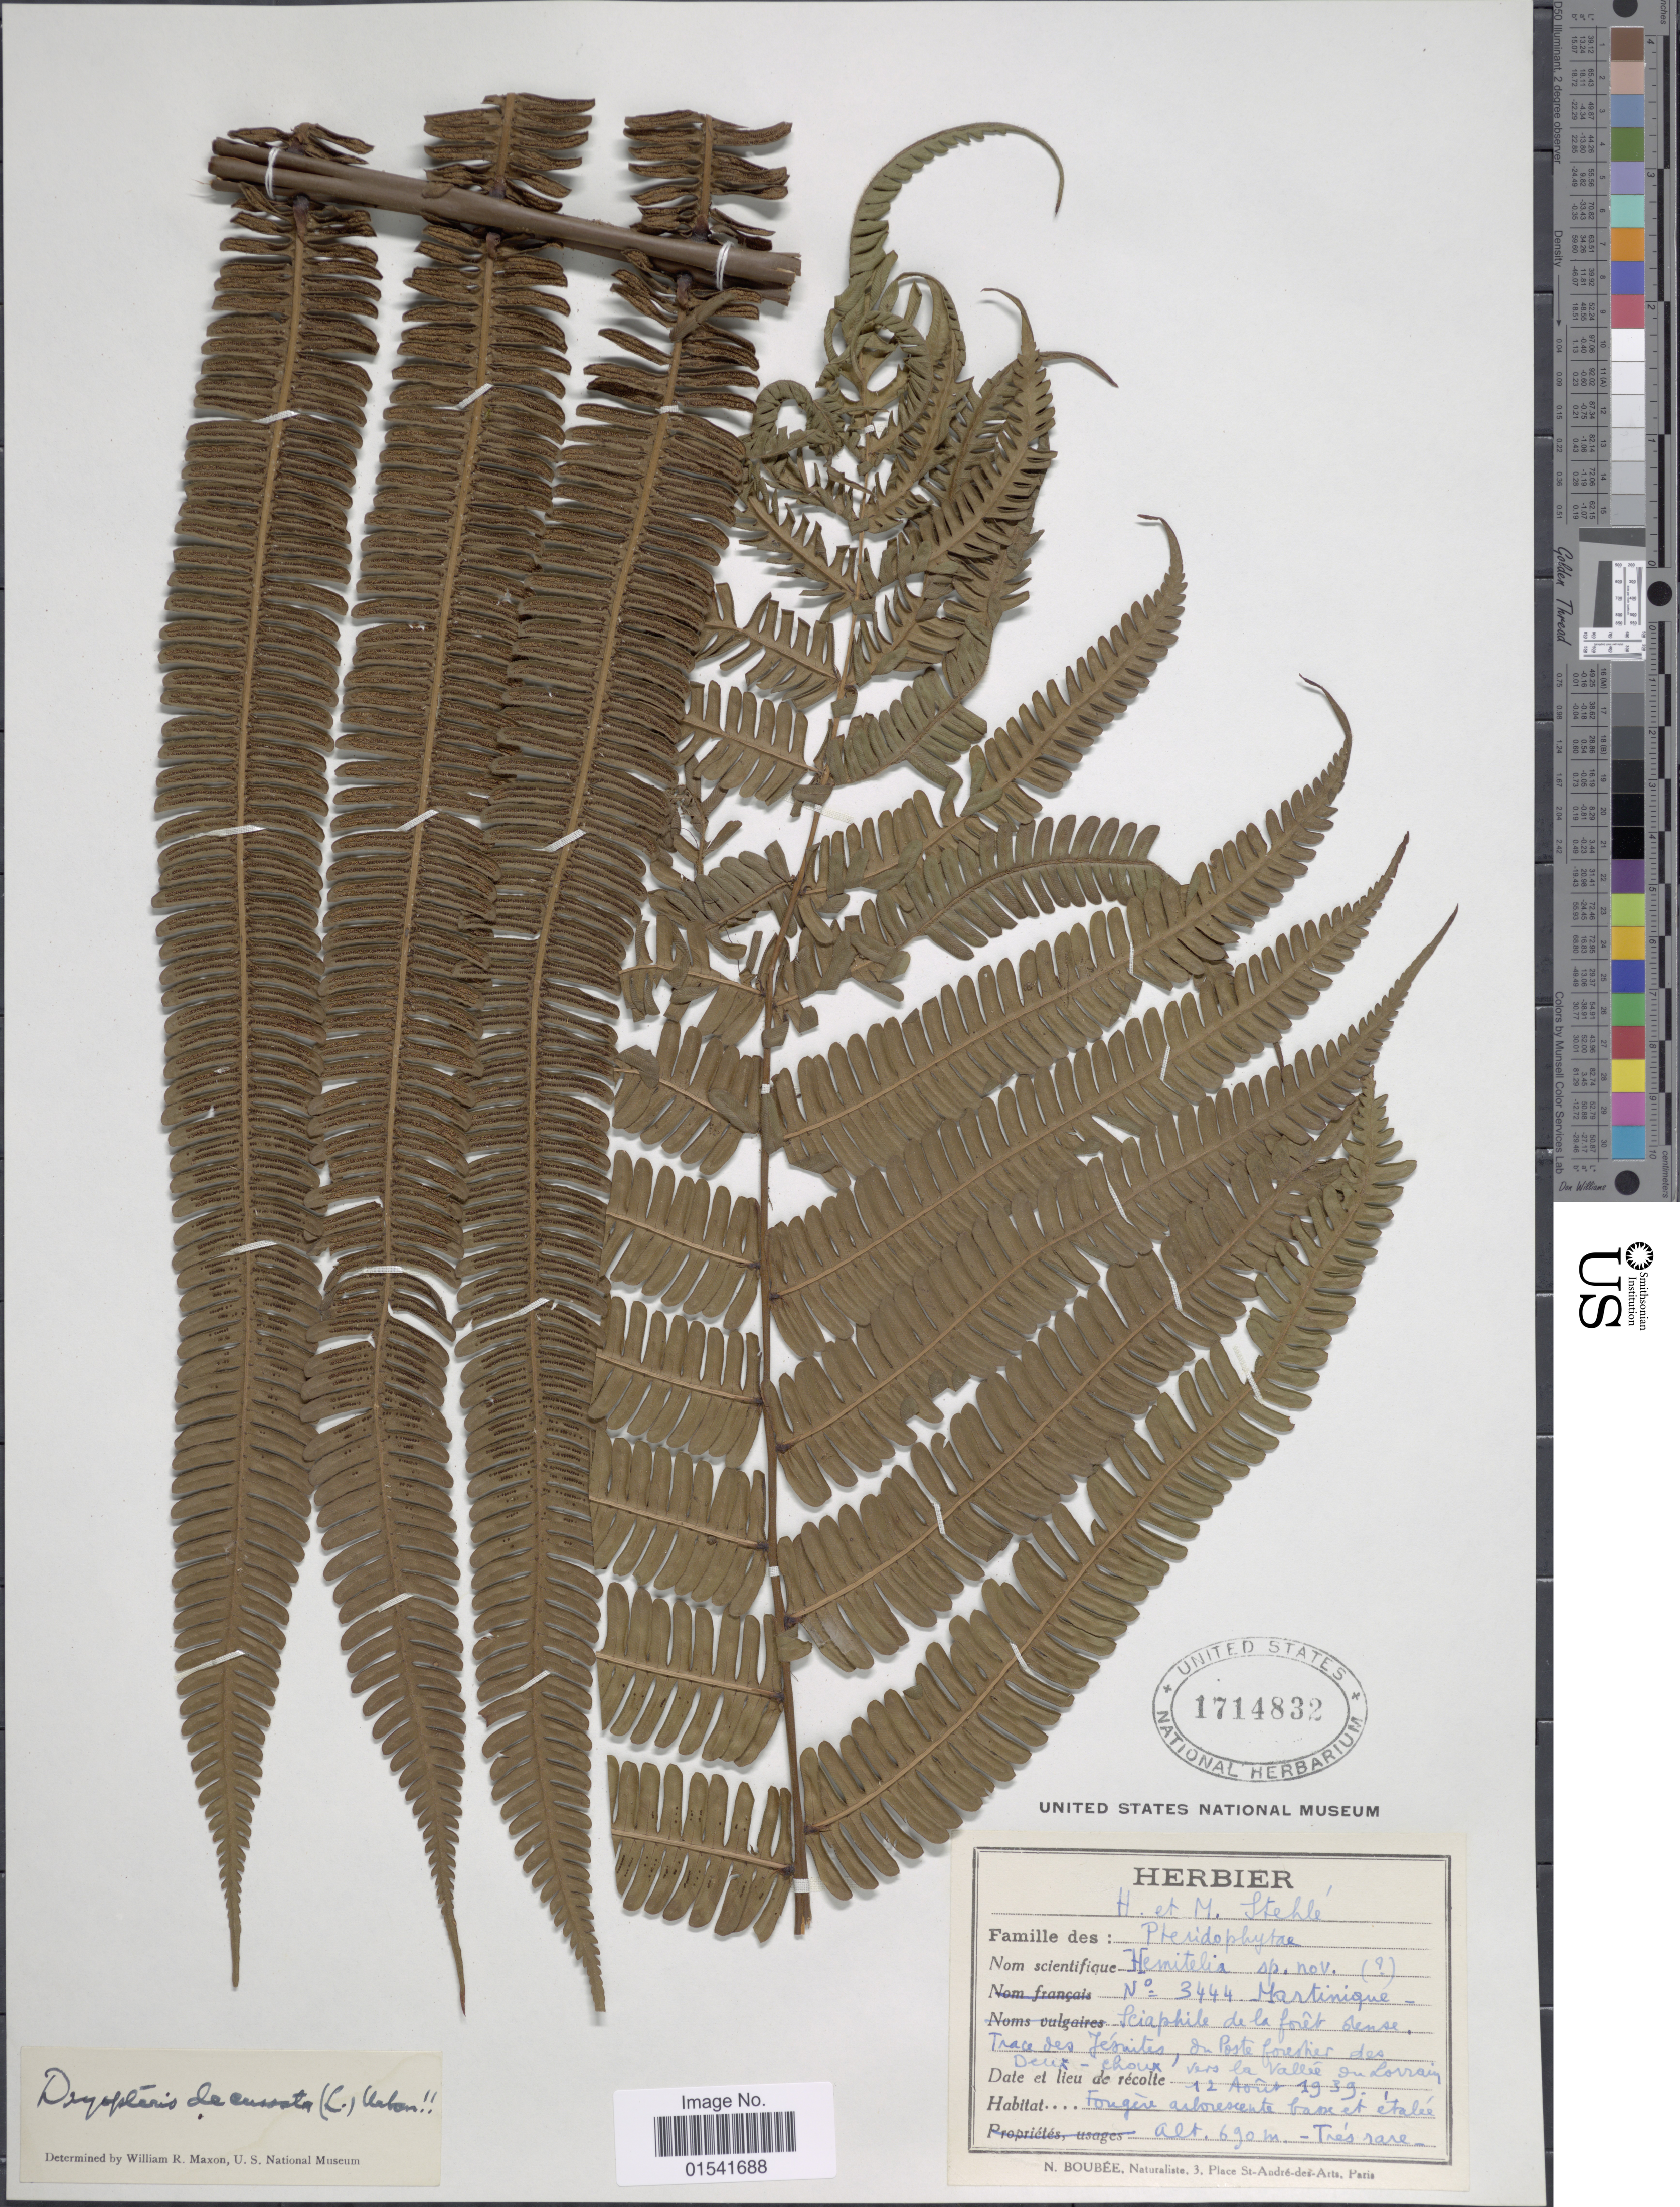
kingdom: Plantae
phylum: Tracheophyta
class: Polypodiopsida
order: Polypodiales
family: Thelypteridaceae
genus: Steiropteris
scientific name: Steiropteris decussata (L.) comb. nov., ined. 2015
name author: (L.)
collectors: H. Stehlé & M. Stehlé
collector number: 3444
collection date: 1939-08-12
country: Martinique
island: Martinique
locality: Trace des Jésuites, du Poste forestier des Deux - Choux, vers la valleé du Lorrain.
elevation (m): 690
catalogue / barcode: US 1714832